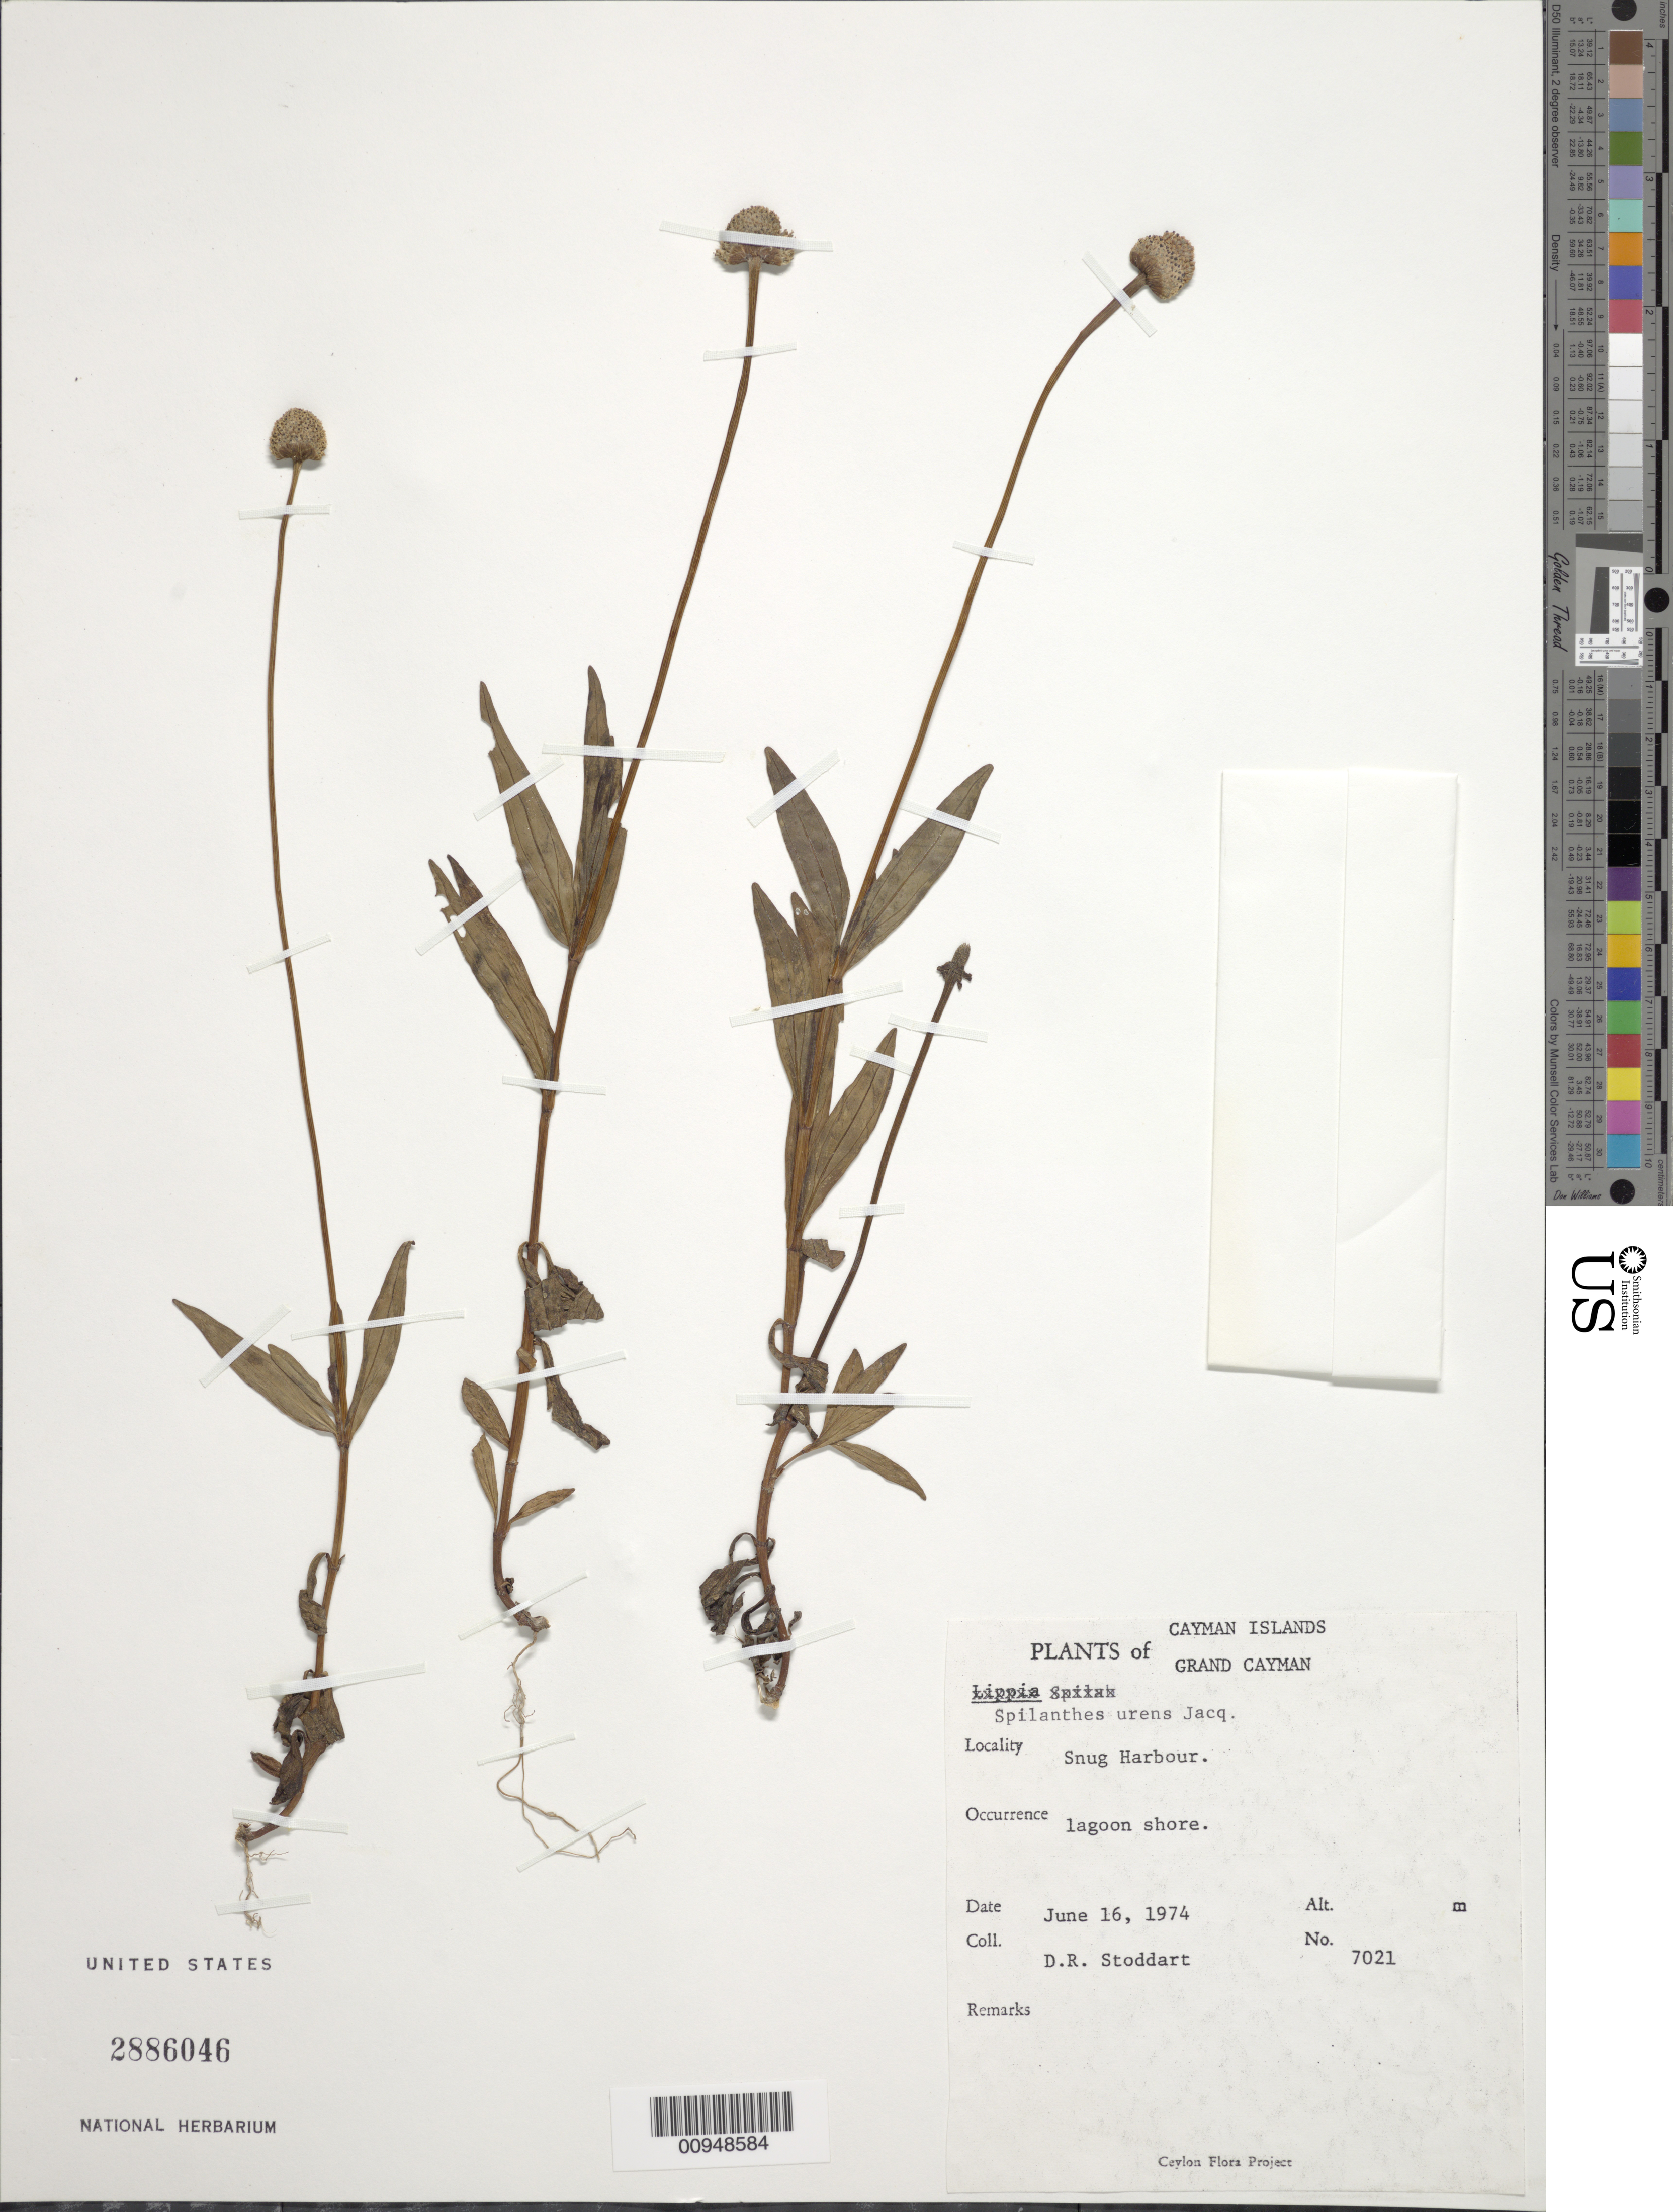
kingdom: Plantae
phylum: Tracheophyta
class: Magnoliopsida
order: Asterales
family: Asteraceae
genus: Spilanthes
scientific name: Spilanthes urens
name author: Jacq.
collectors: D. R. Stoddart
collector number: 7021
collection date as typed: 16 Jun 1974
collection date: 1974-06-16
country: Cayman Islands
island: Grand Cayman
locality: Snug Harbor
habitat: Lagoon shore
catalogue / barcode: US 2886046